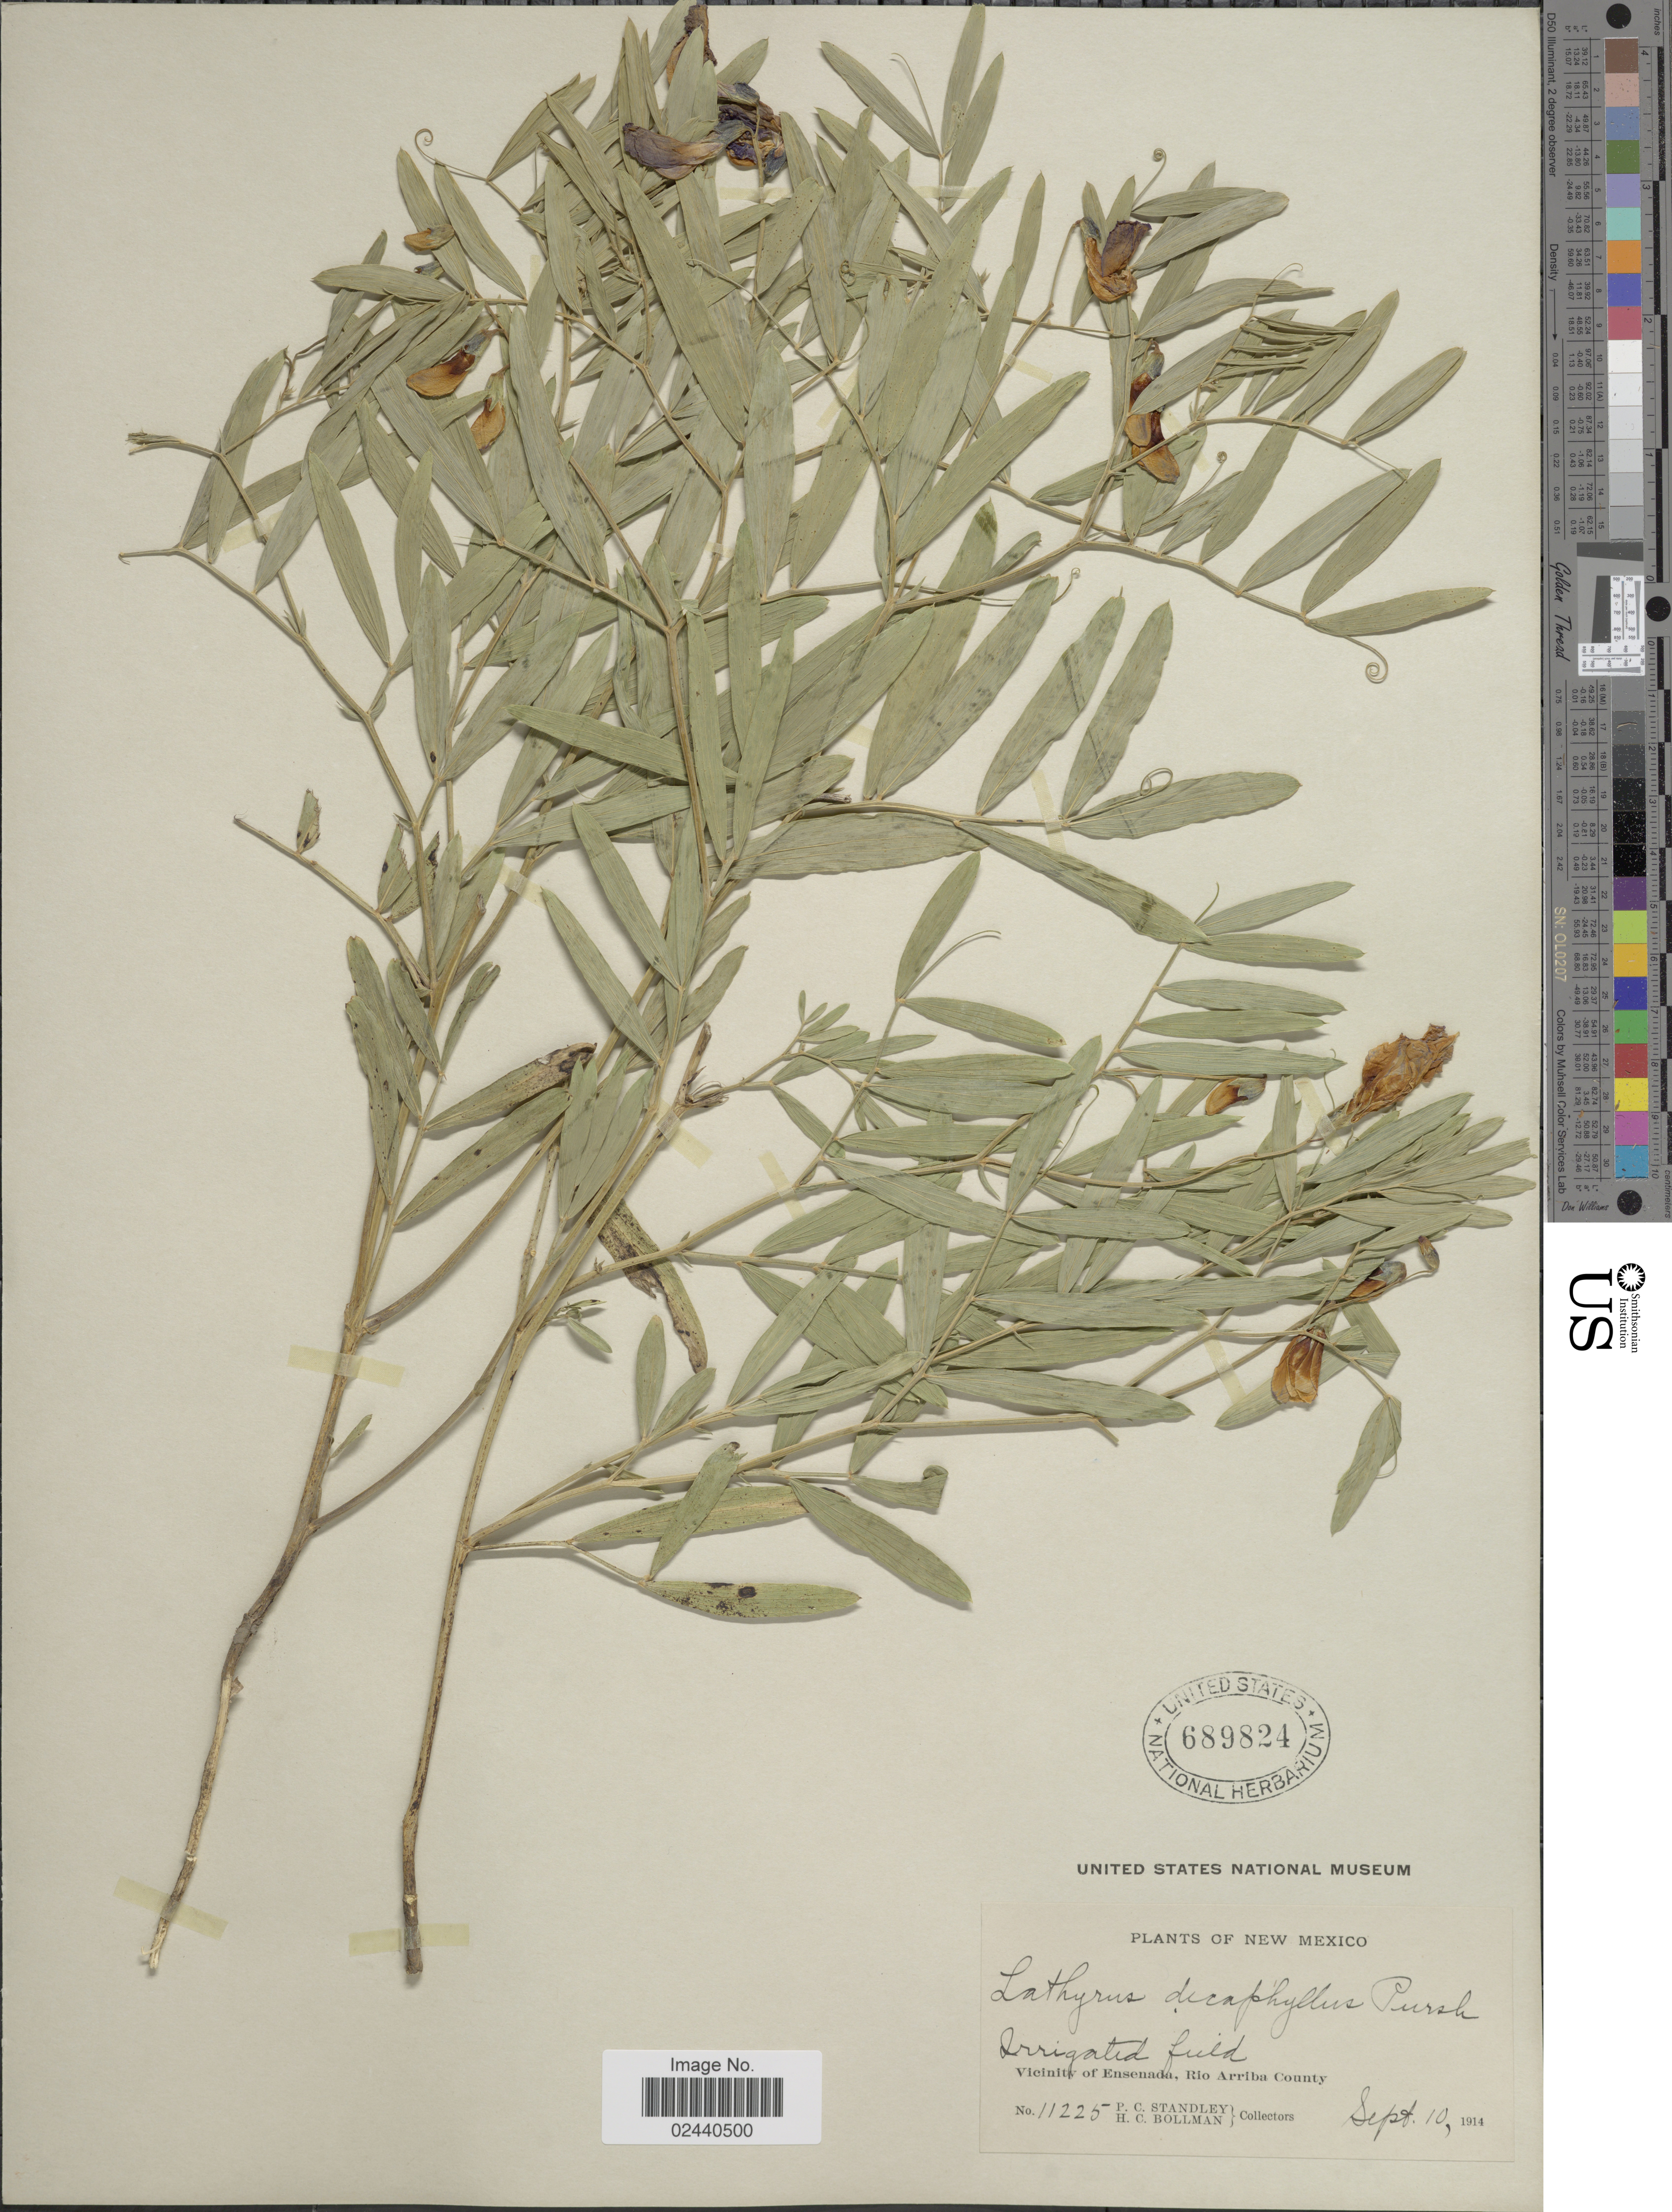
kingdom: Plantae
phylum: Tracheophyta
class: Magnoliopsida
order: Fabales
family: Fabaceae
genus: Lathyrus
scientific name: Lathyrus eucosmus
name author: Butters & H. St. John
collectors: P. C. Standley & H. C. Bollman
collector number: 11225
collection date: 1914-09-10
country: United States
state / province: New Mexico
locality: Irrigated field. Vicinity of Ensenada, Rio Arriba County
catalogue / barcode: US 689824